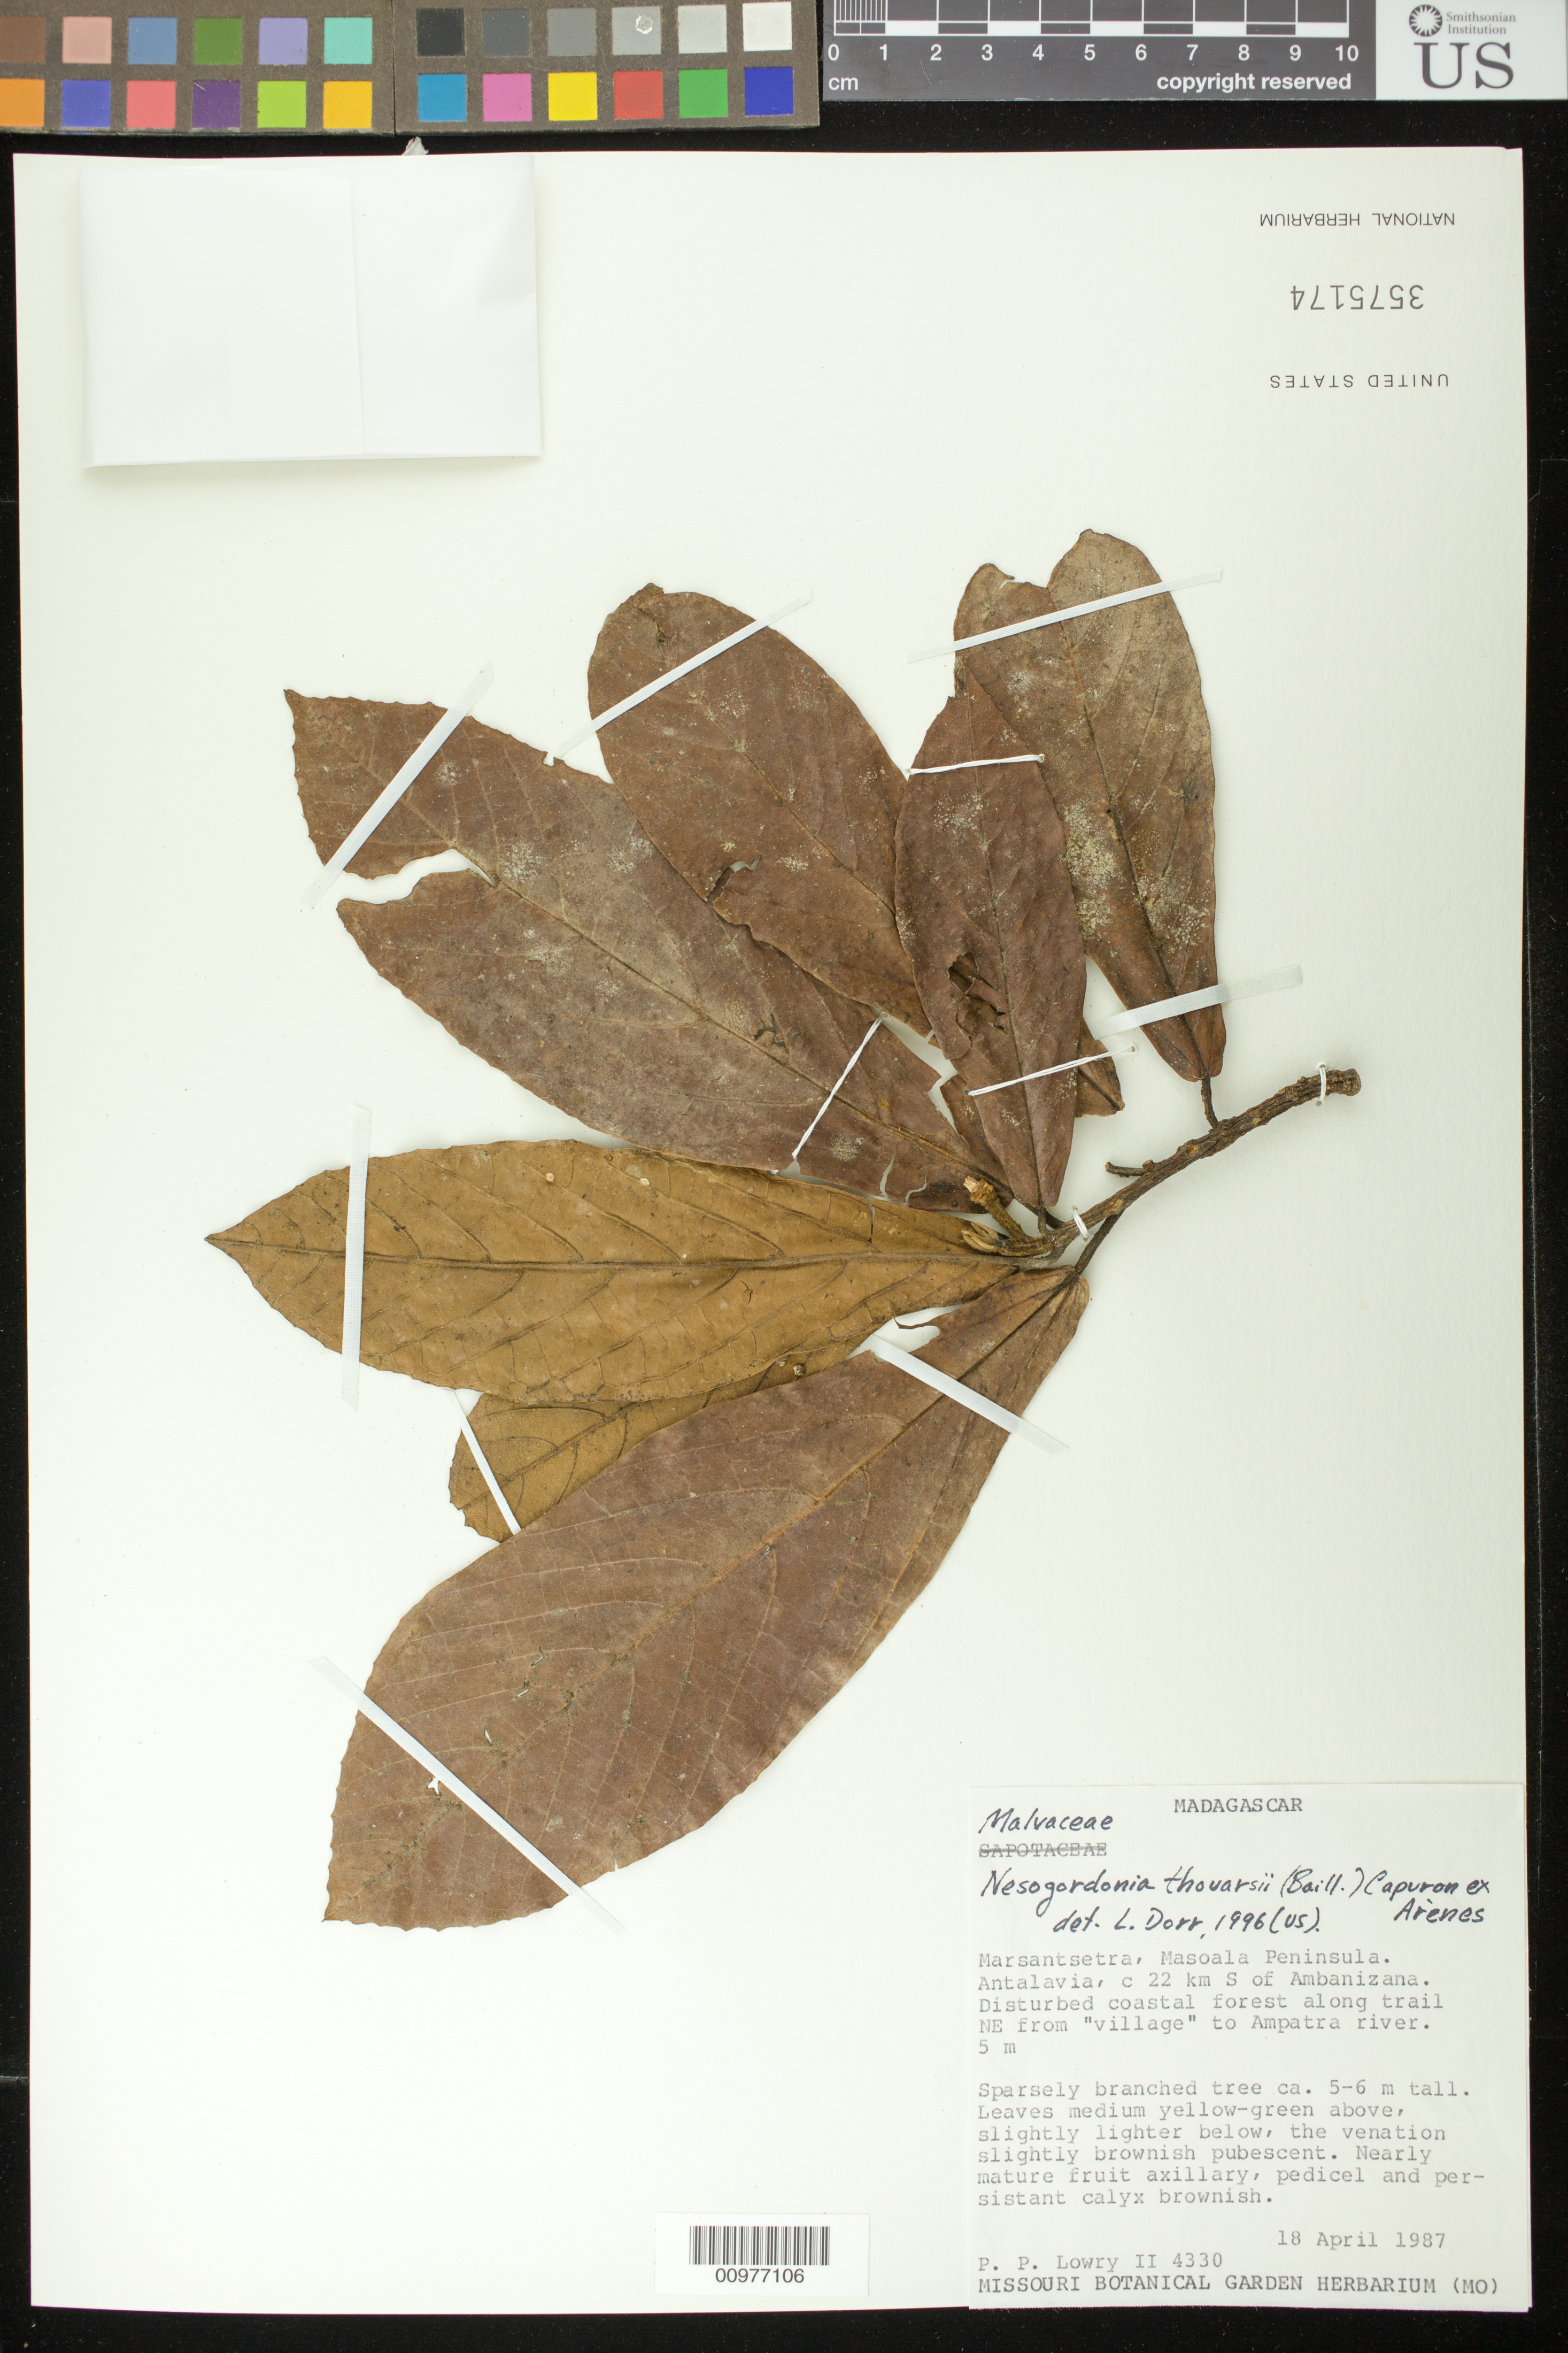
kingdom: Plantae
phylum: Tracheophyta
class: Magnoliopsida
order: Malvales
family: Malvaceae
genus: Nesogordonia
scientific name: Nesogordonia thouarsii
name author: (Baill.) Capuron ex Arènes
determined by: Dorr, L. J., (BOT), Smithsonian Institution - National Museum of Natural History (UNITED STATES)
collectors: P. P. Lowry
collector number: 4330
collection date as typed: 18 april 1987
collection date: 1987-04-18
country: Madagascar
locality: Marsantsetra, Masoala Peninsula. Antalavia, c 22 kim S of Ambanizana. along trail NE from 'village' to Ampatra River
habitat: disturbed coastal forest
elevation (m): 5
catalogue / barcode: US 3575174